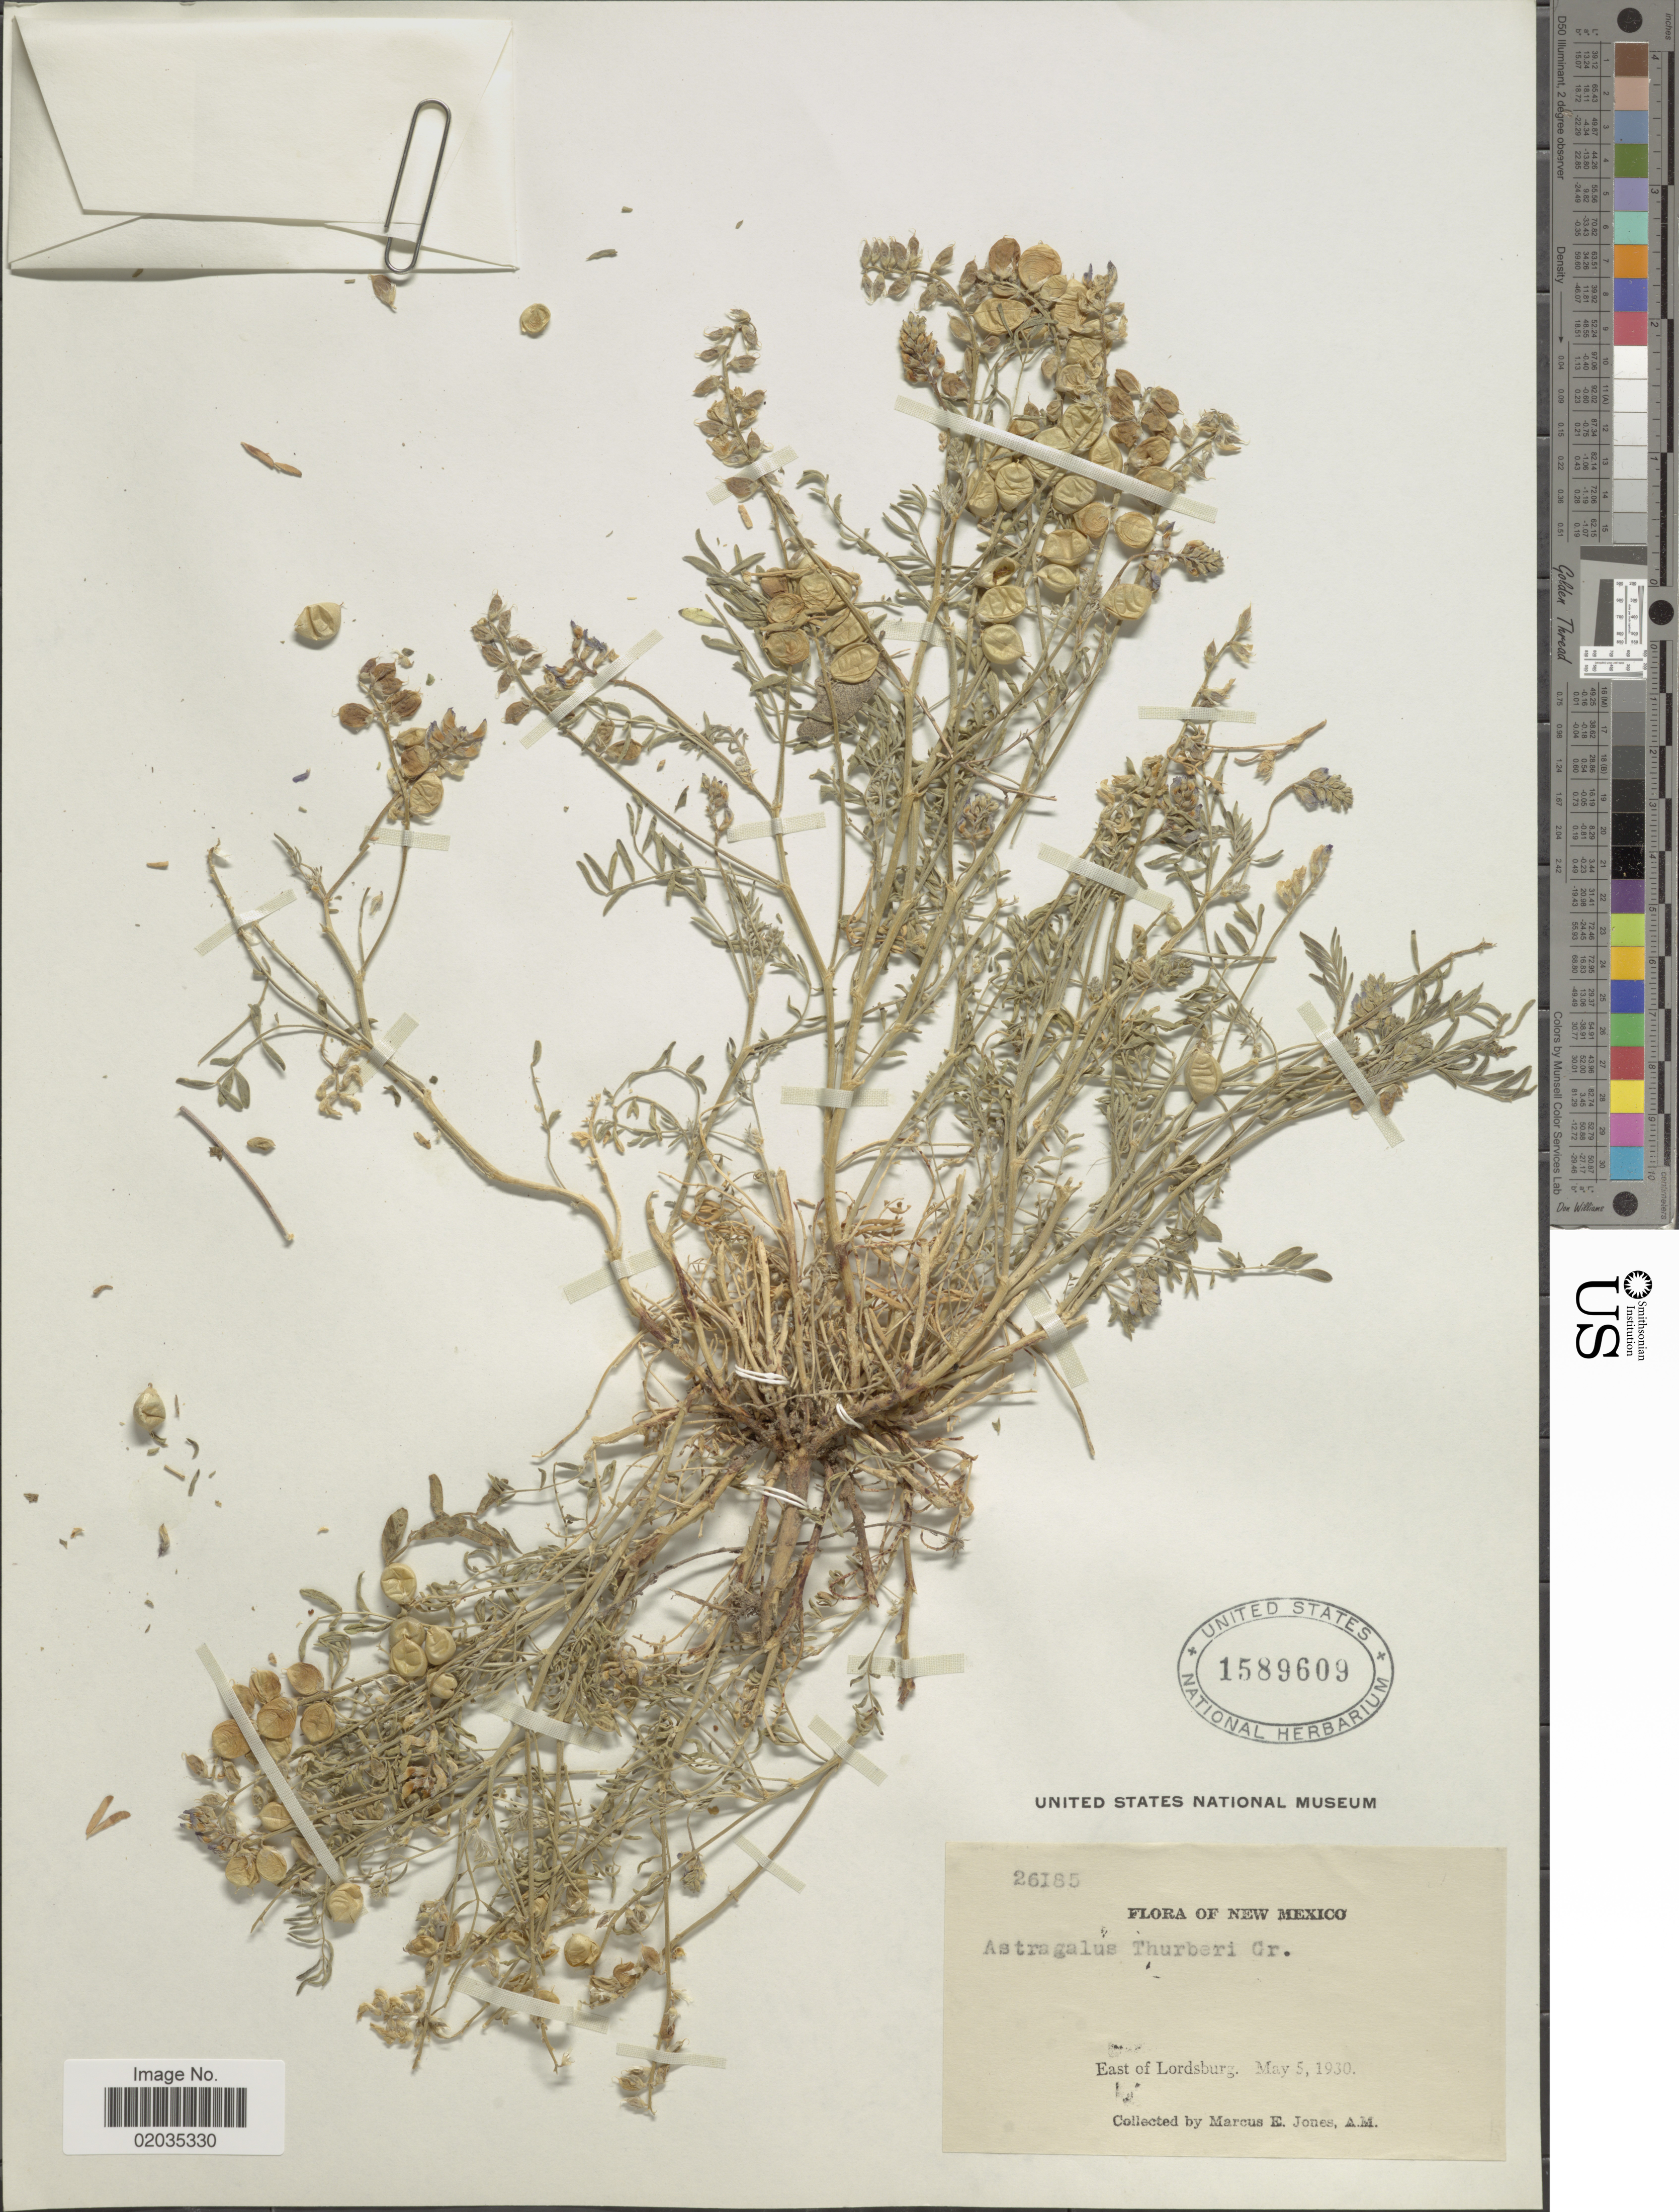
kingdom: Plantae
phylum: Tracheophyta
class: Magnoliopsida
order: Fabales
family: Fabaceae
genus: Astragalus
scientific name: Astragalus thurberi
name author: A. Gray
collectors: M. E. Jones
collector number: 26I85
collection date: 1930-05-05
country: United States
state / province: New Mexico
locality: East of Lordsburg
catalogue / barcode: US 1589609